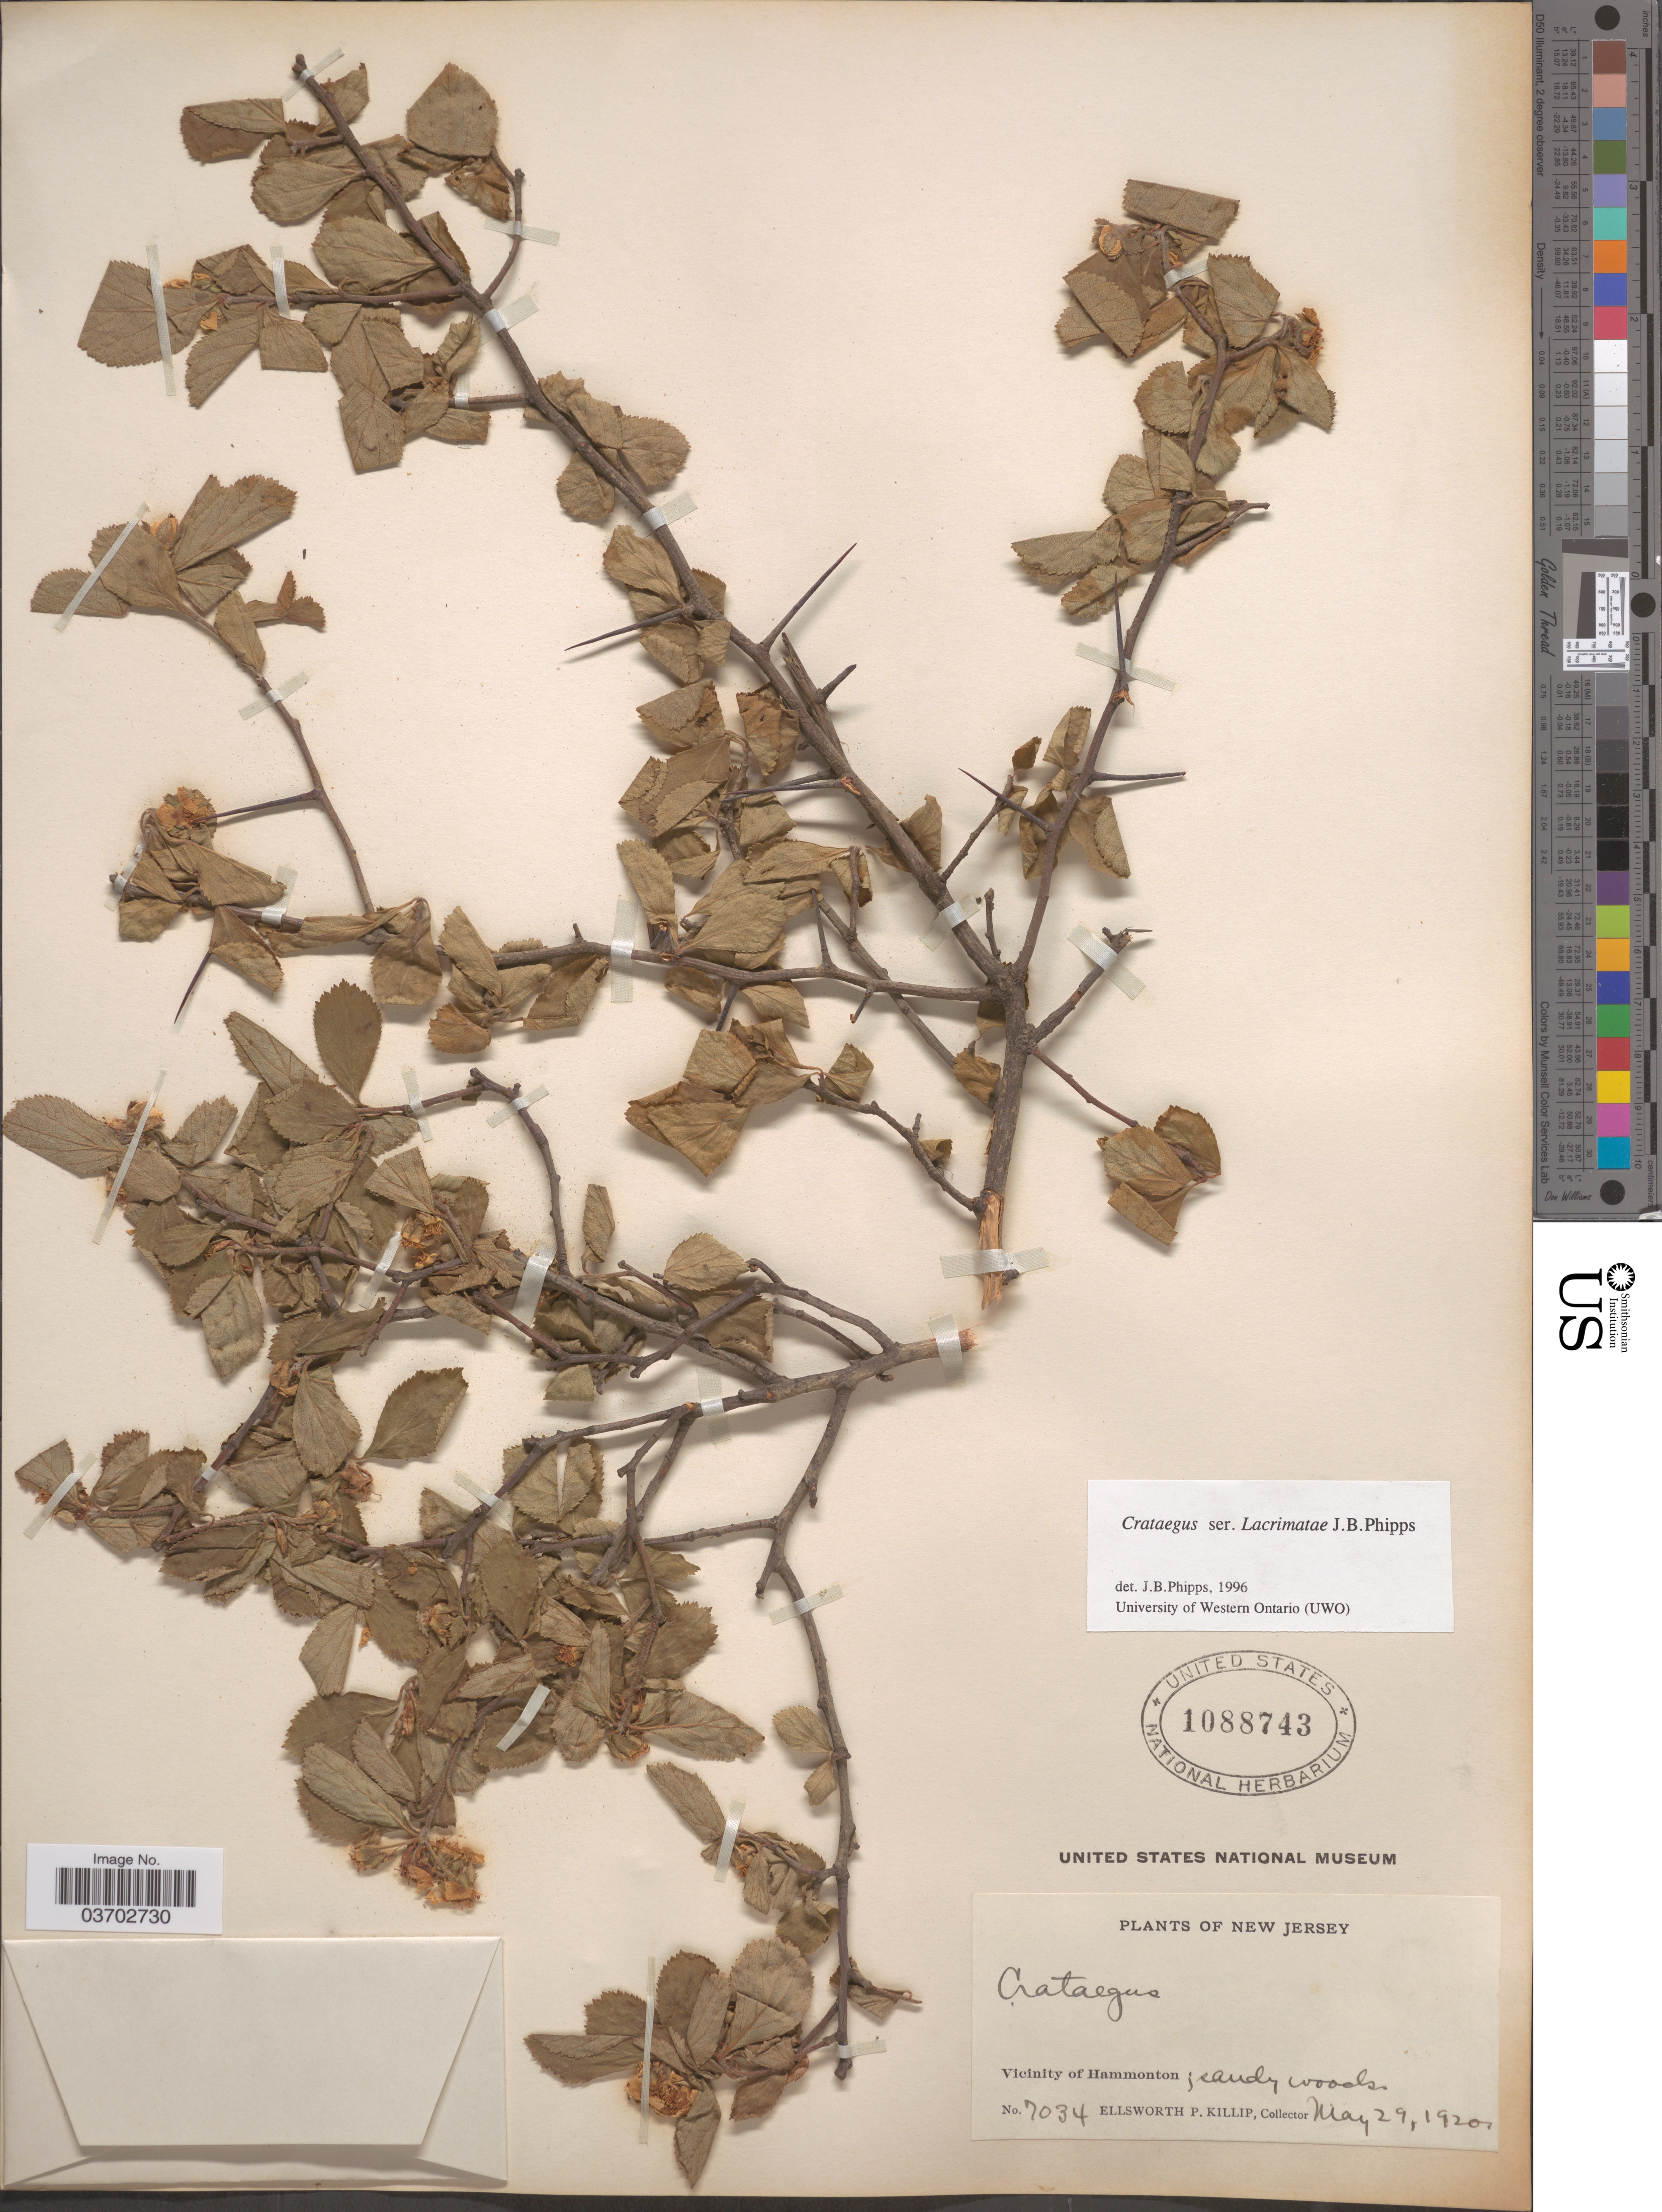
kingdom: Plantae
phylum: Tracheophyta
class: Magnoliopsida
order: Rosales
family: Rosaceae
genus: Crataegus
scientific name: Crataegus sp.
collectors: E. P. Killip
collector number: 7034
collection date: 1920-05-29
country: United States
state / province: New Jersey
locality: Vicinity of Hammonton; sandy woods.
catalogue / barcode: US 1088743